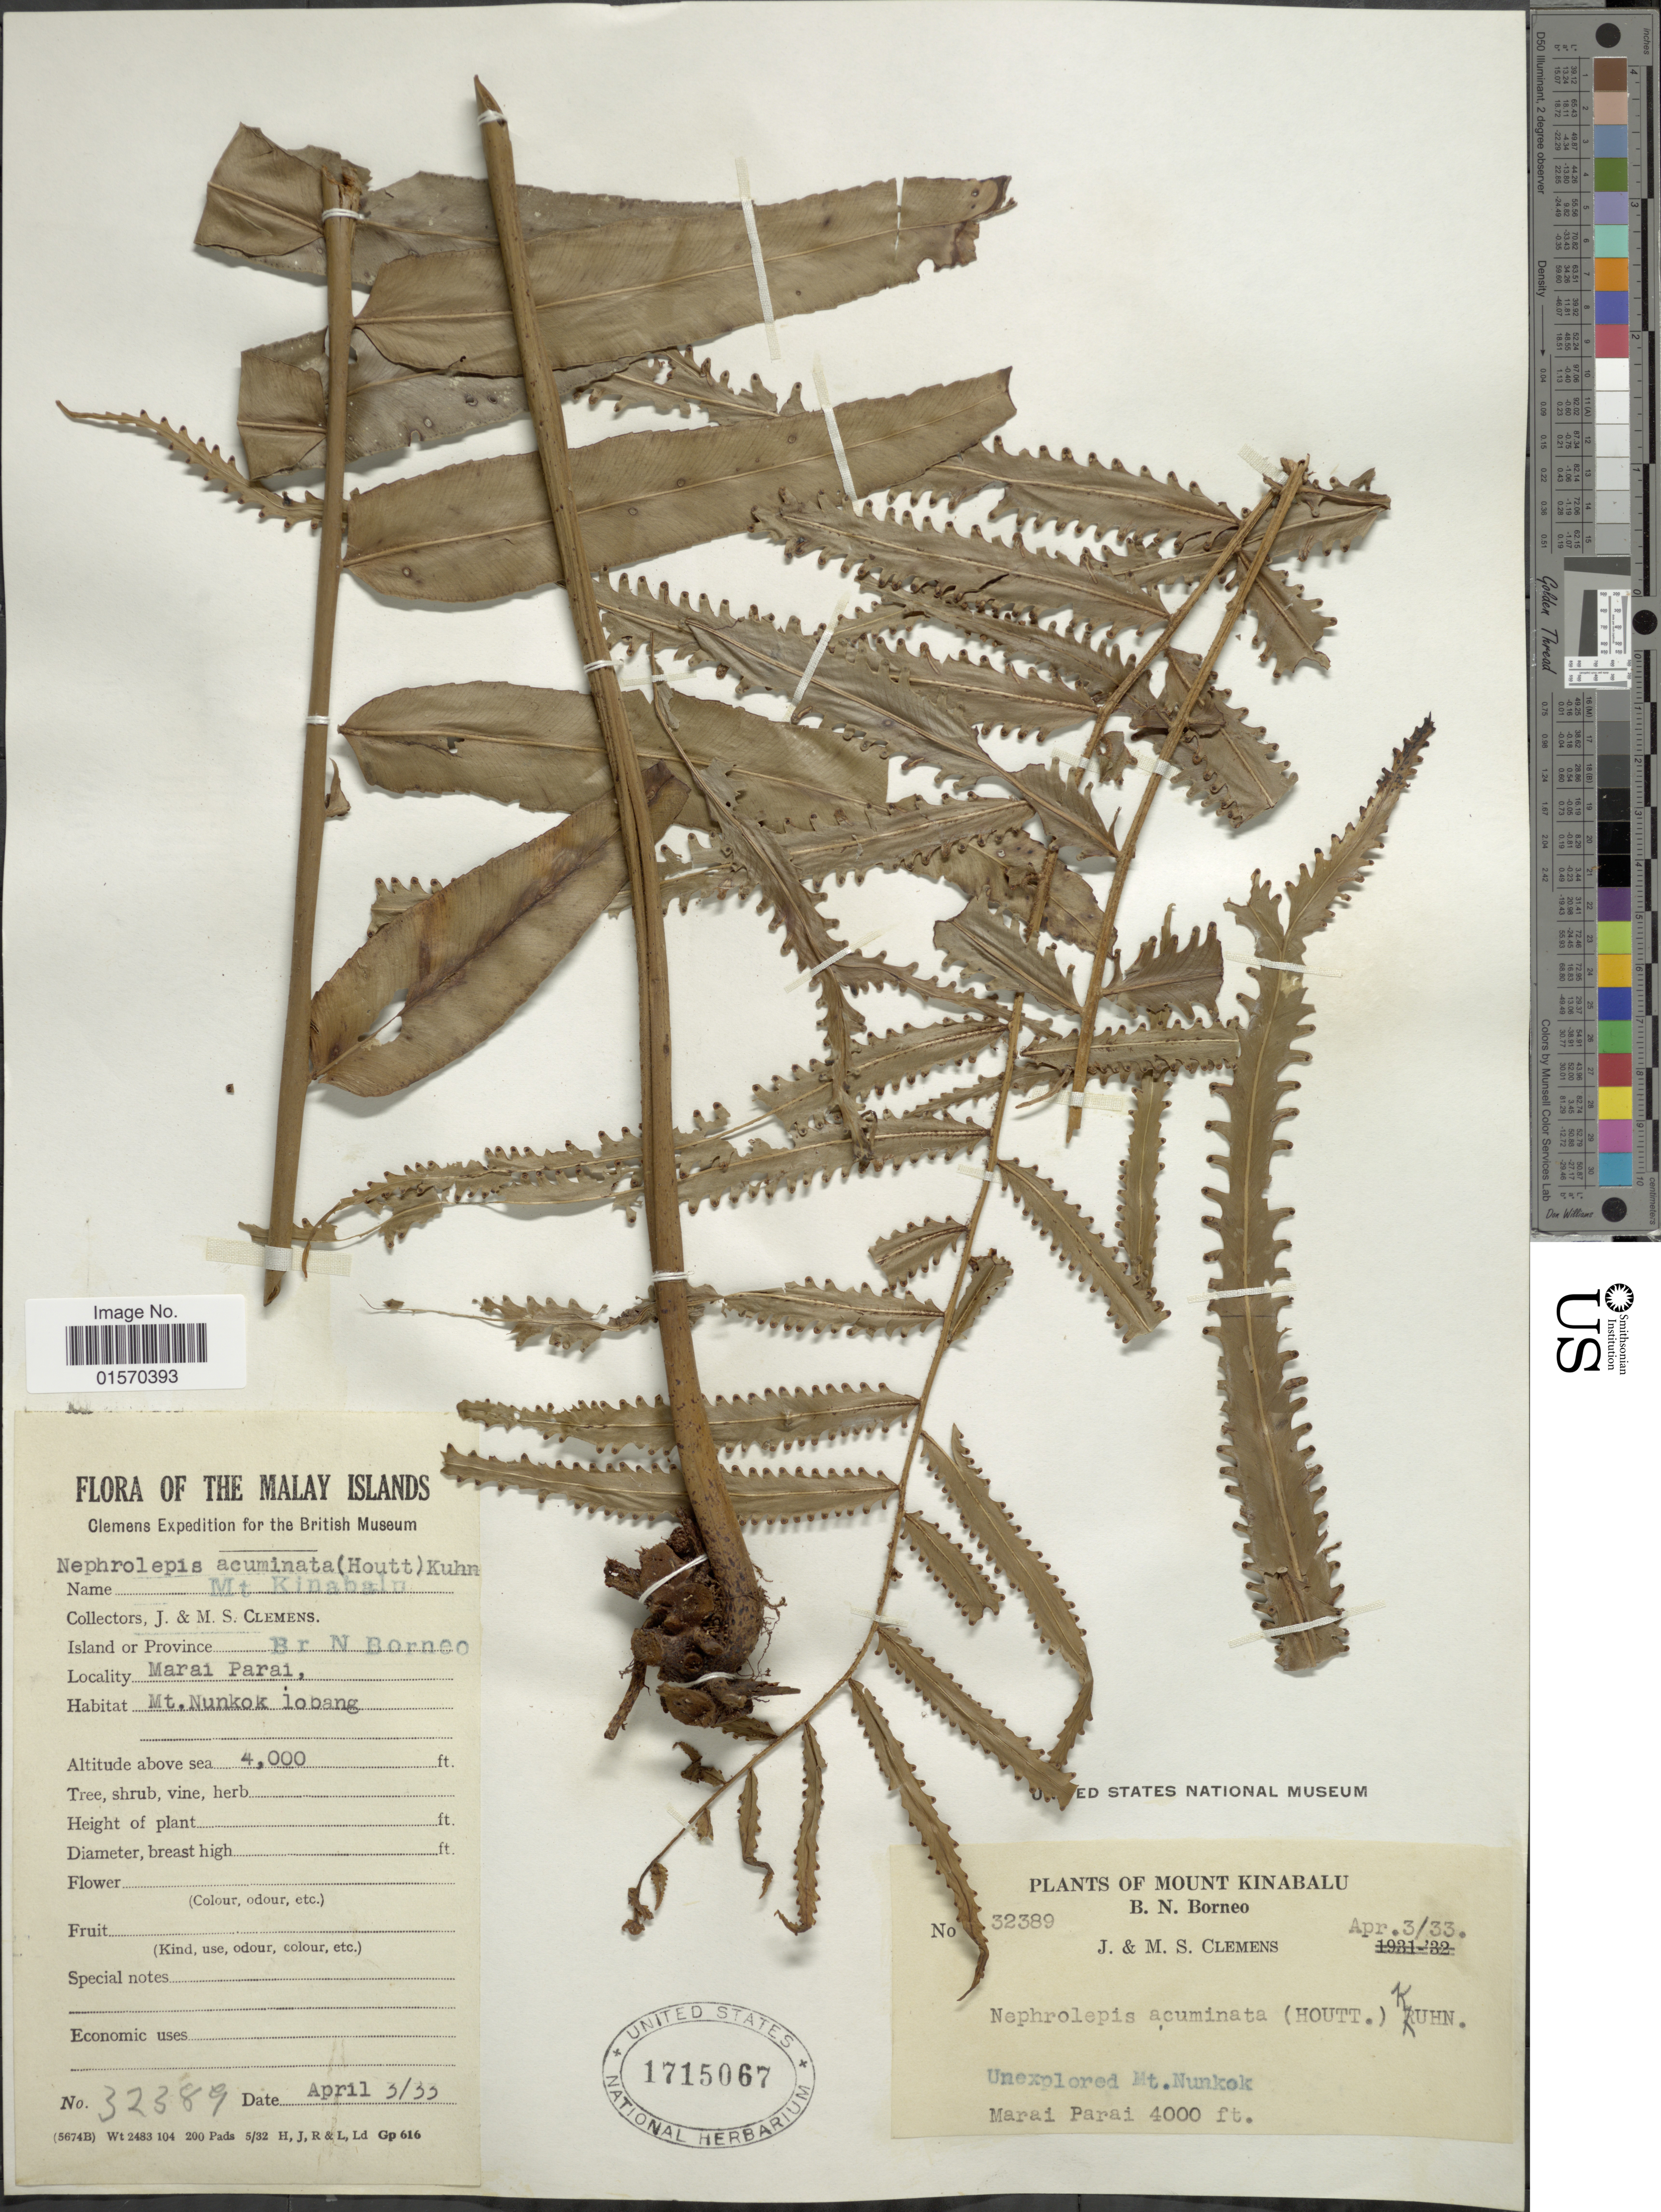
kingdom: Plantae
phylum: Tracheophyta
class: Polypodiopsida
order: Polypodiales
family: Nephrolepidaceae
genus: Nephrolepis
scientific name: Nephrolepis acuminata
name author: (Houtt.) Kuhn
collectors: J. Clemens & M. S. Clemens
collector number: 32389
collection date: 1933-04-03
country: Malaysia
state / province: Sabah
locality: Malay Islands. Mount Kinabalu. Br. N. Borneo. Marai Parai, Unexplored Mt. Nunkok lobang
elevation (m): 1219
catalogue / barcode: US 1715067